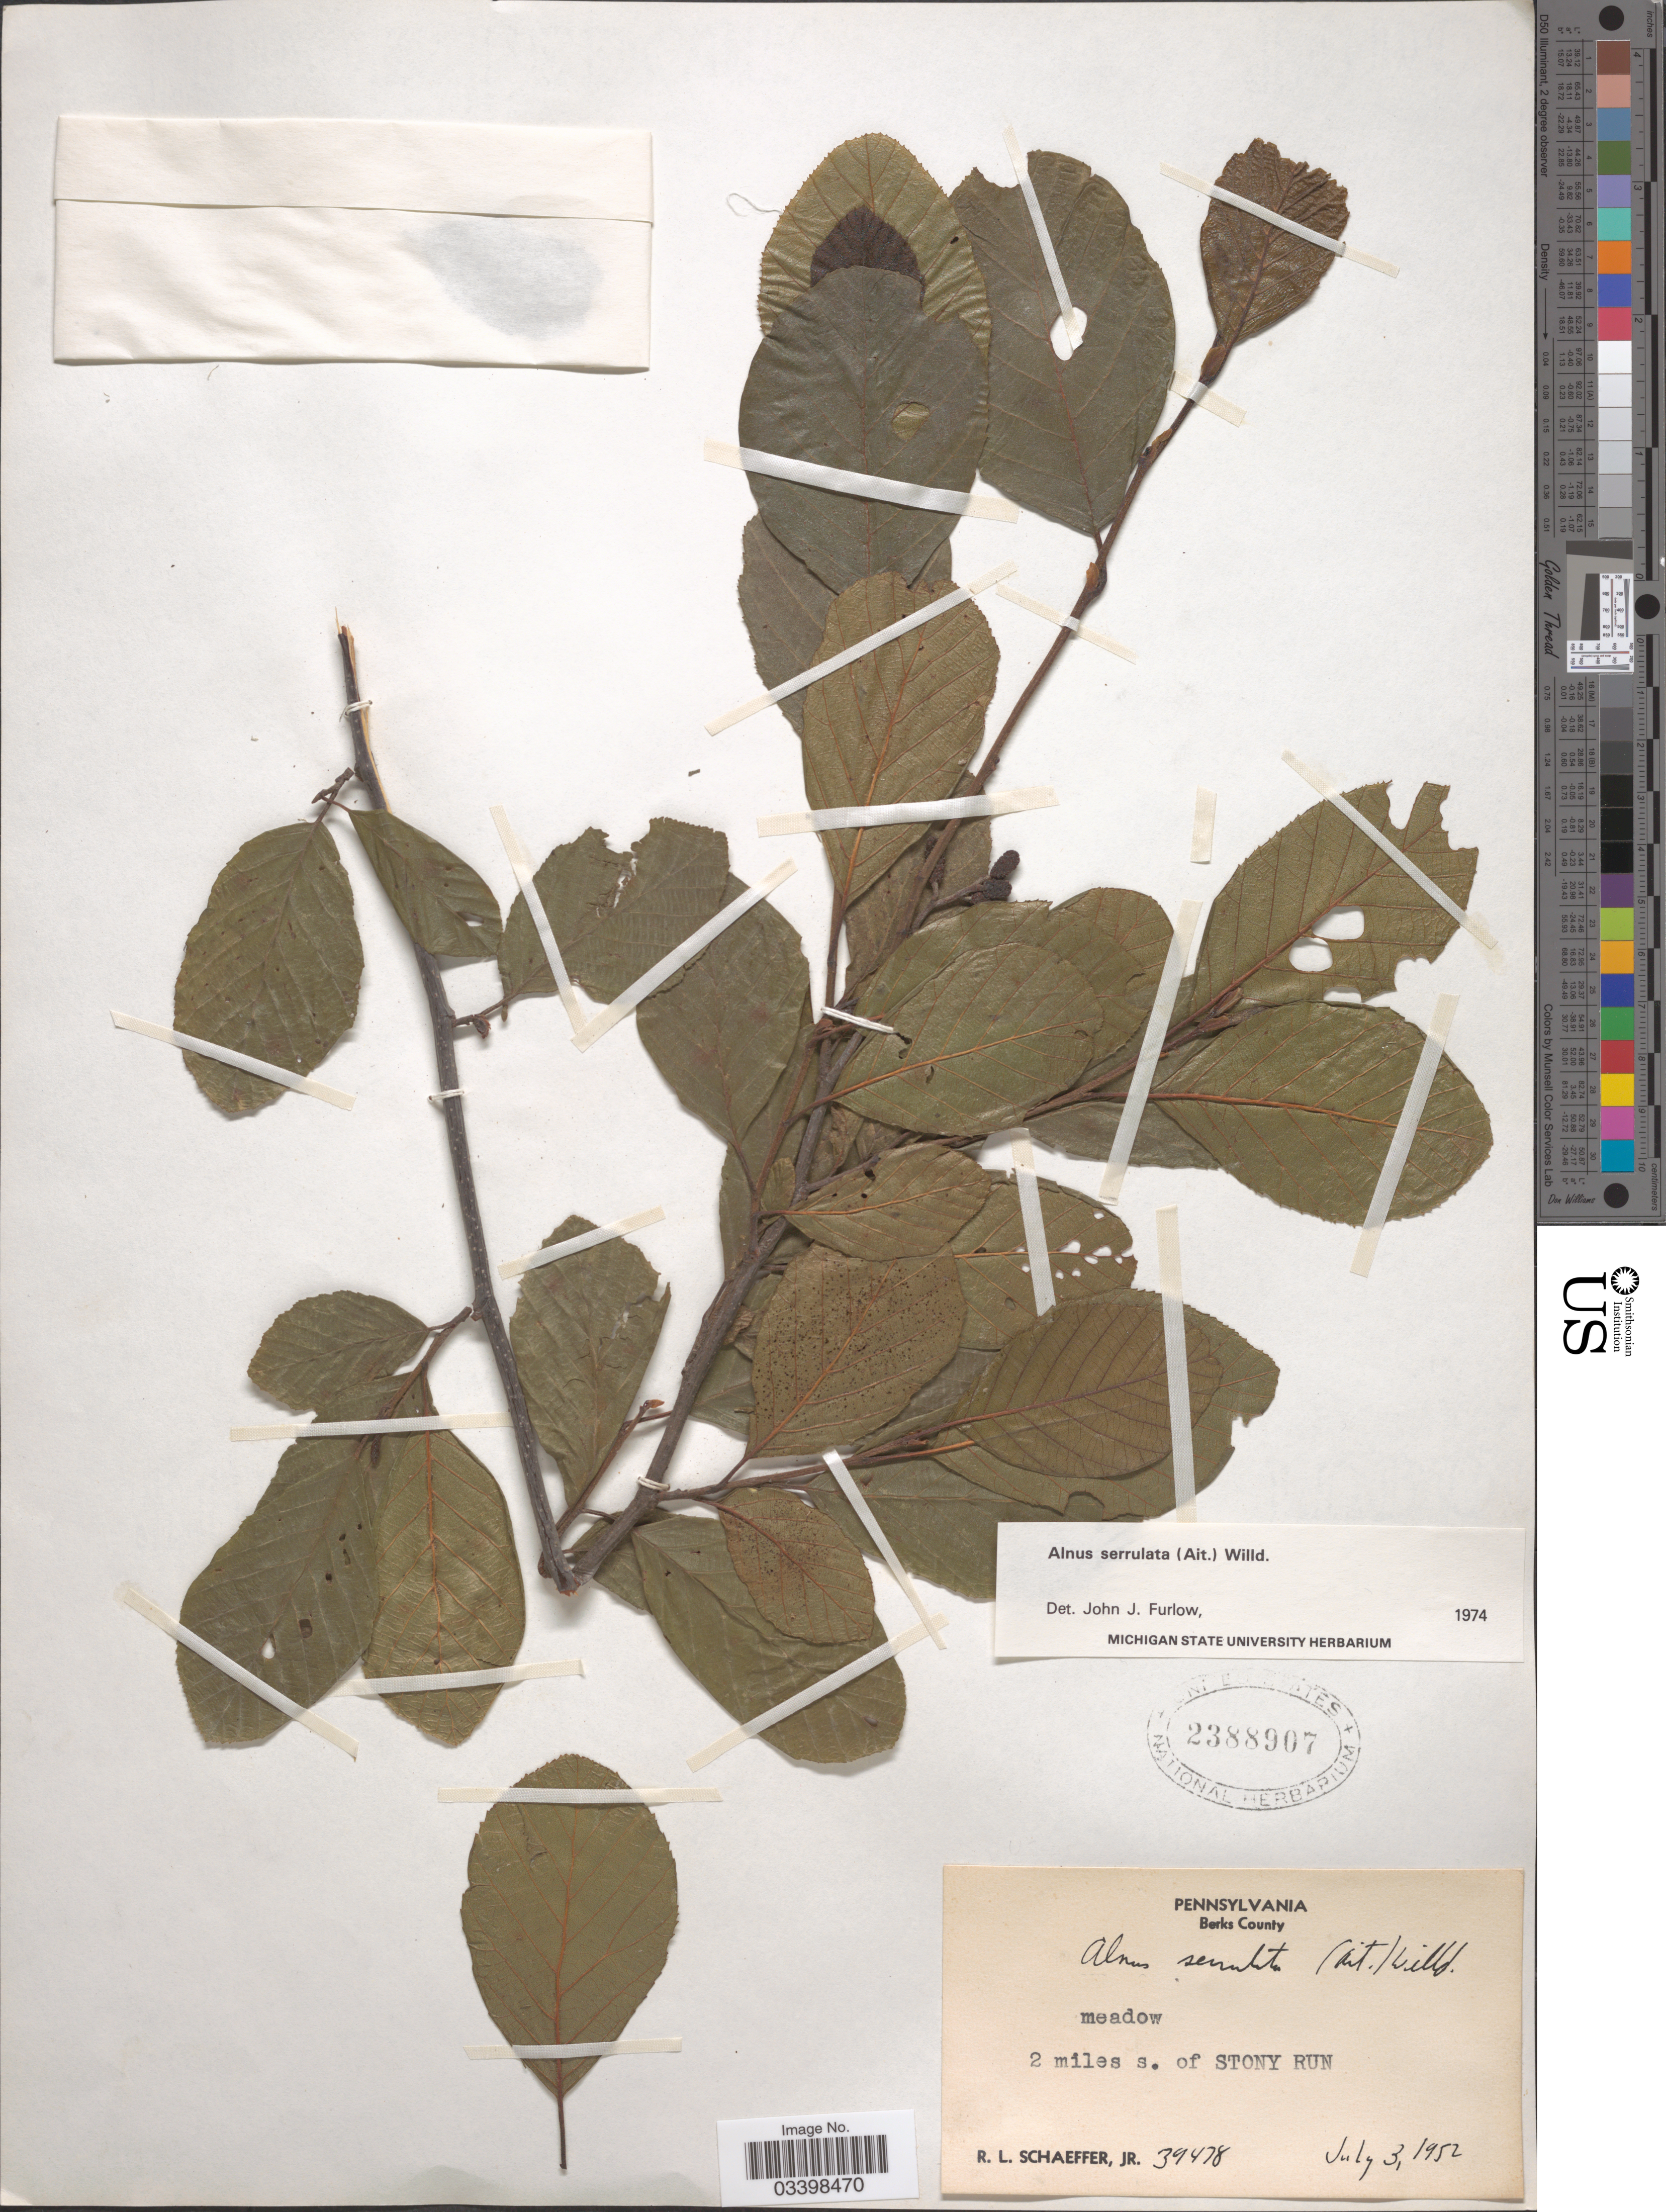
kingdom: Plantae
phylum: Tracheophyta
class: Magnoliopsida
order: Fagales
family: Betulaceae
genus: Alnus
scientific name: Alnus serrulata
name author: (Aiton) Willd.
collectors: R. L. Schaeffer Jr.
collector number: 39478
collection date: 1952-07-03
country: United States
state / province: Pennsylvania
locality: Berks County. 2 miles s. of Stony Run.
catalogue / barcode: US 2388907